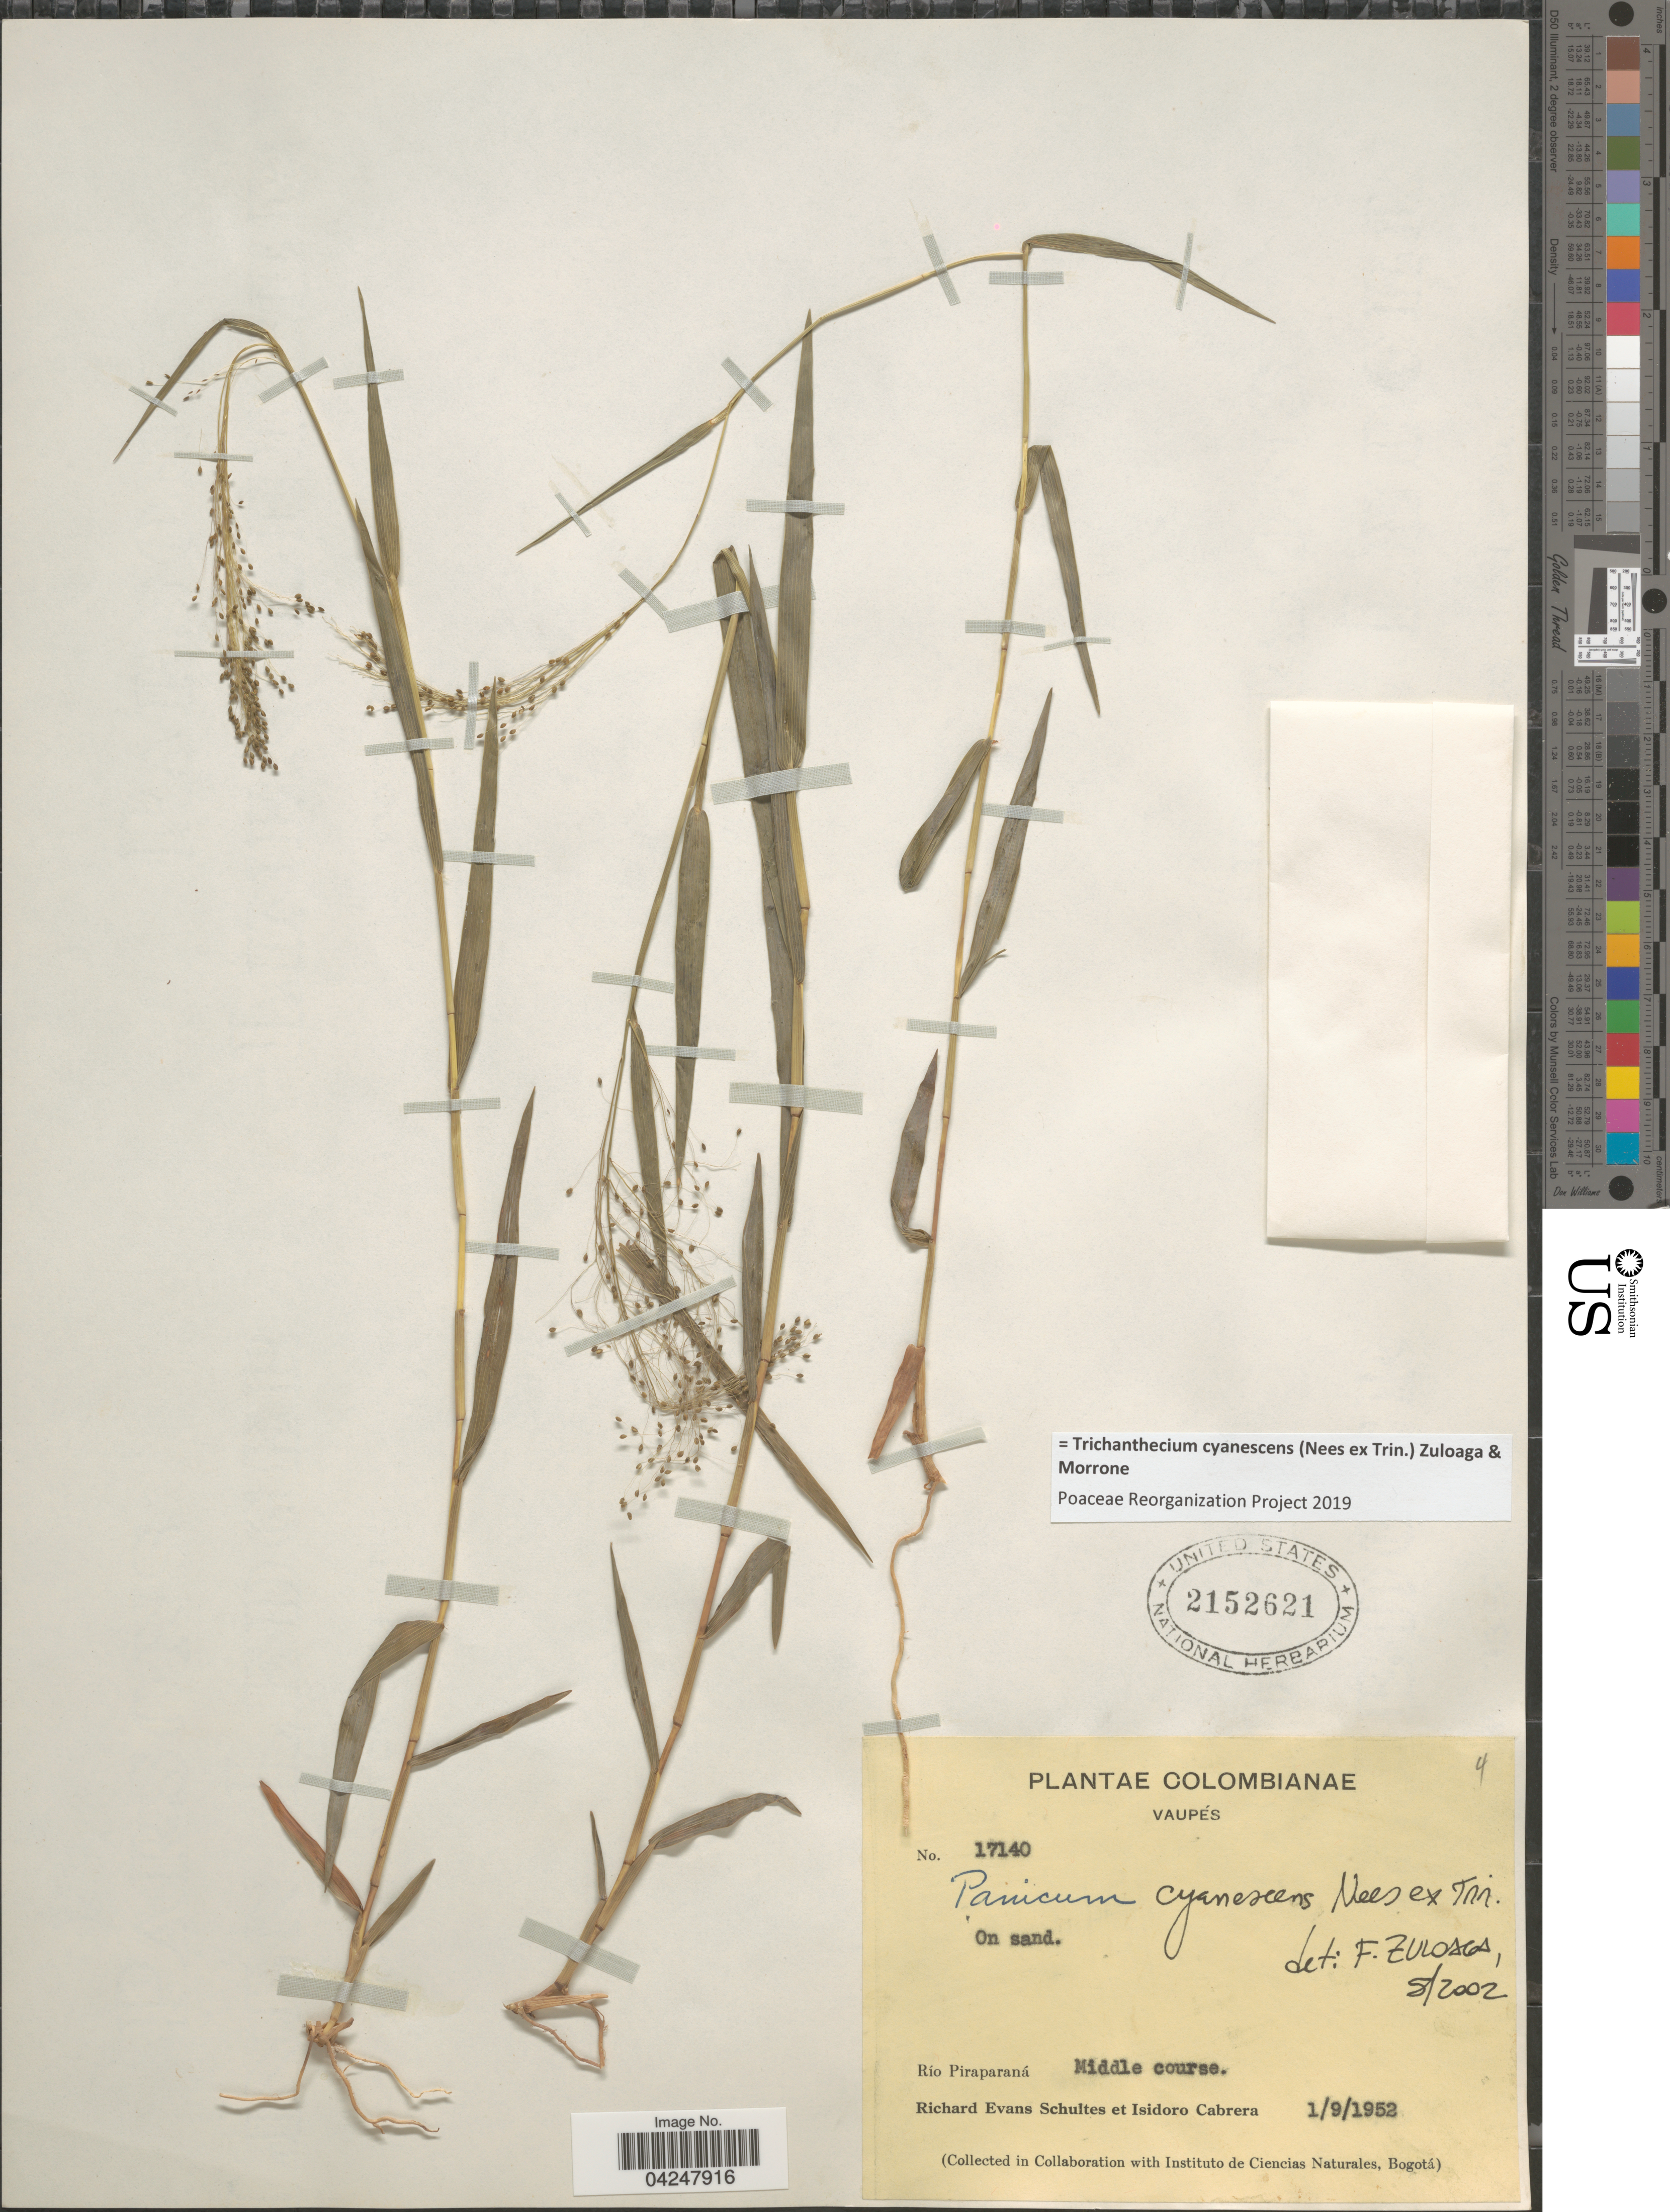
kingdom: Plantae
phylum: Tracheophyta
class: Liliopsida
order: Poales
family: Poaceae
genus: Trichanthecium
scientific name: Trichanthecium cyanescens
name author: (Nees ex Trin.) Zuloaga & Morrone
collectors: R. E. Schultes & I. Cabrera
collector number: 17140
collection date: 1952-09-01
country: Colombia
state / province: Vaupés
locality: Rio Piraparana. Middle course.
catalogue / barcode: US 2152621